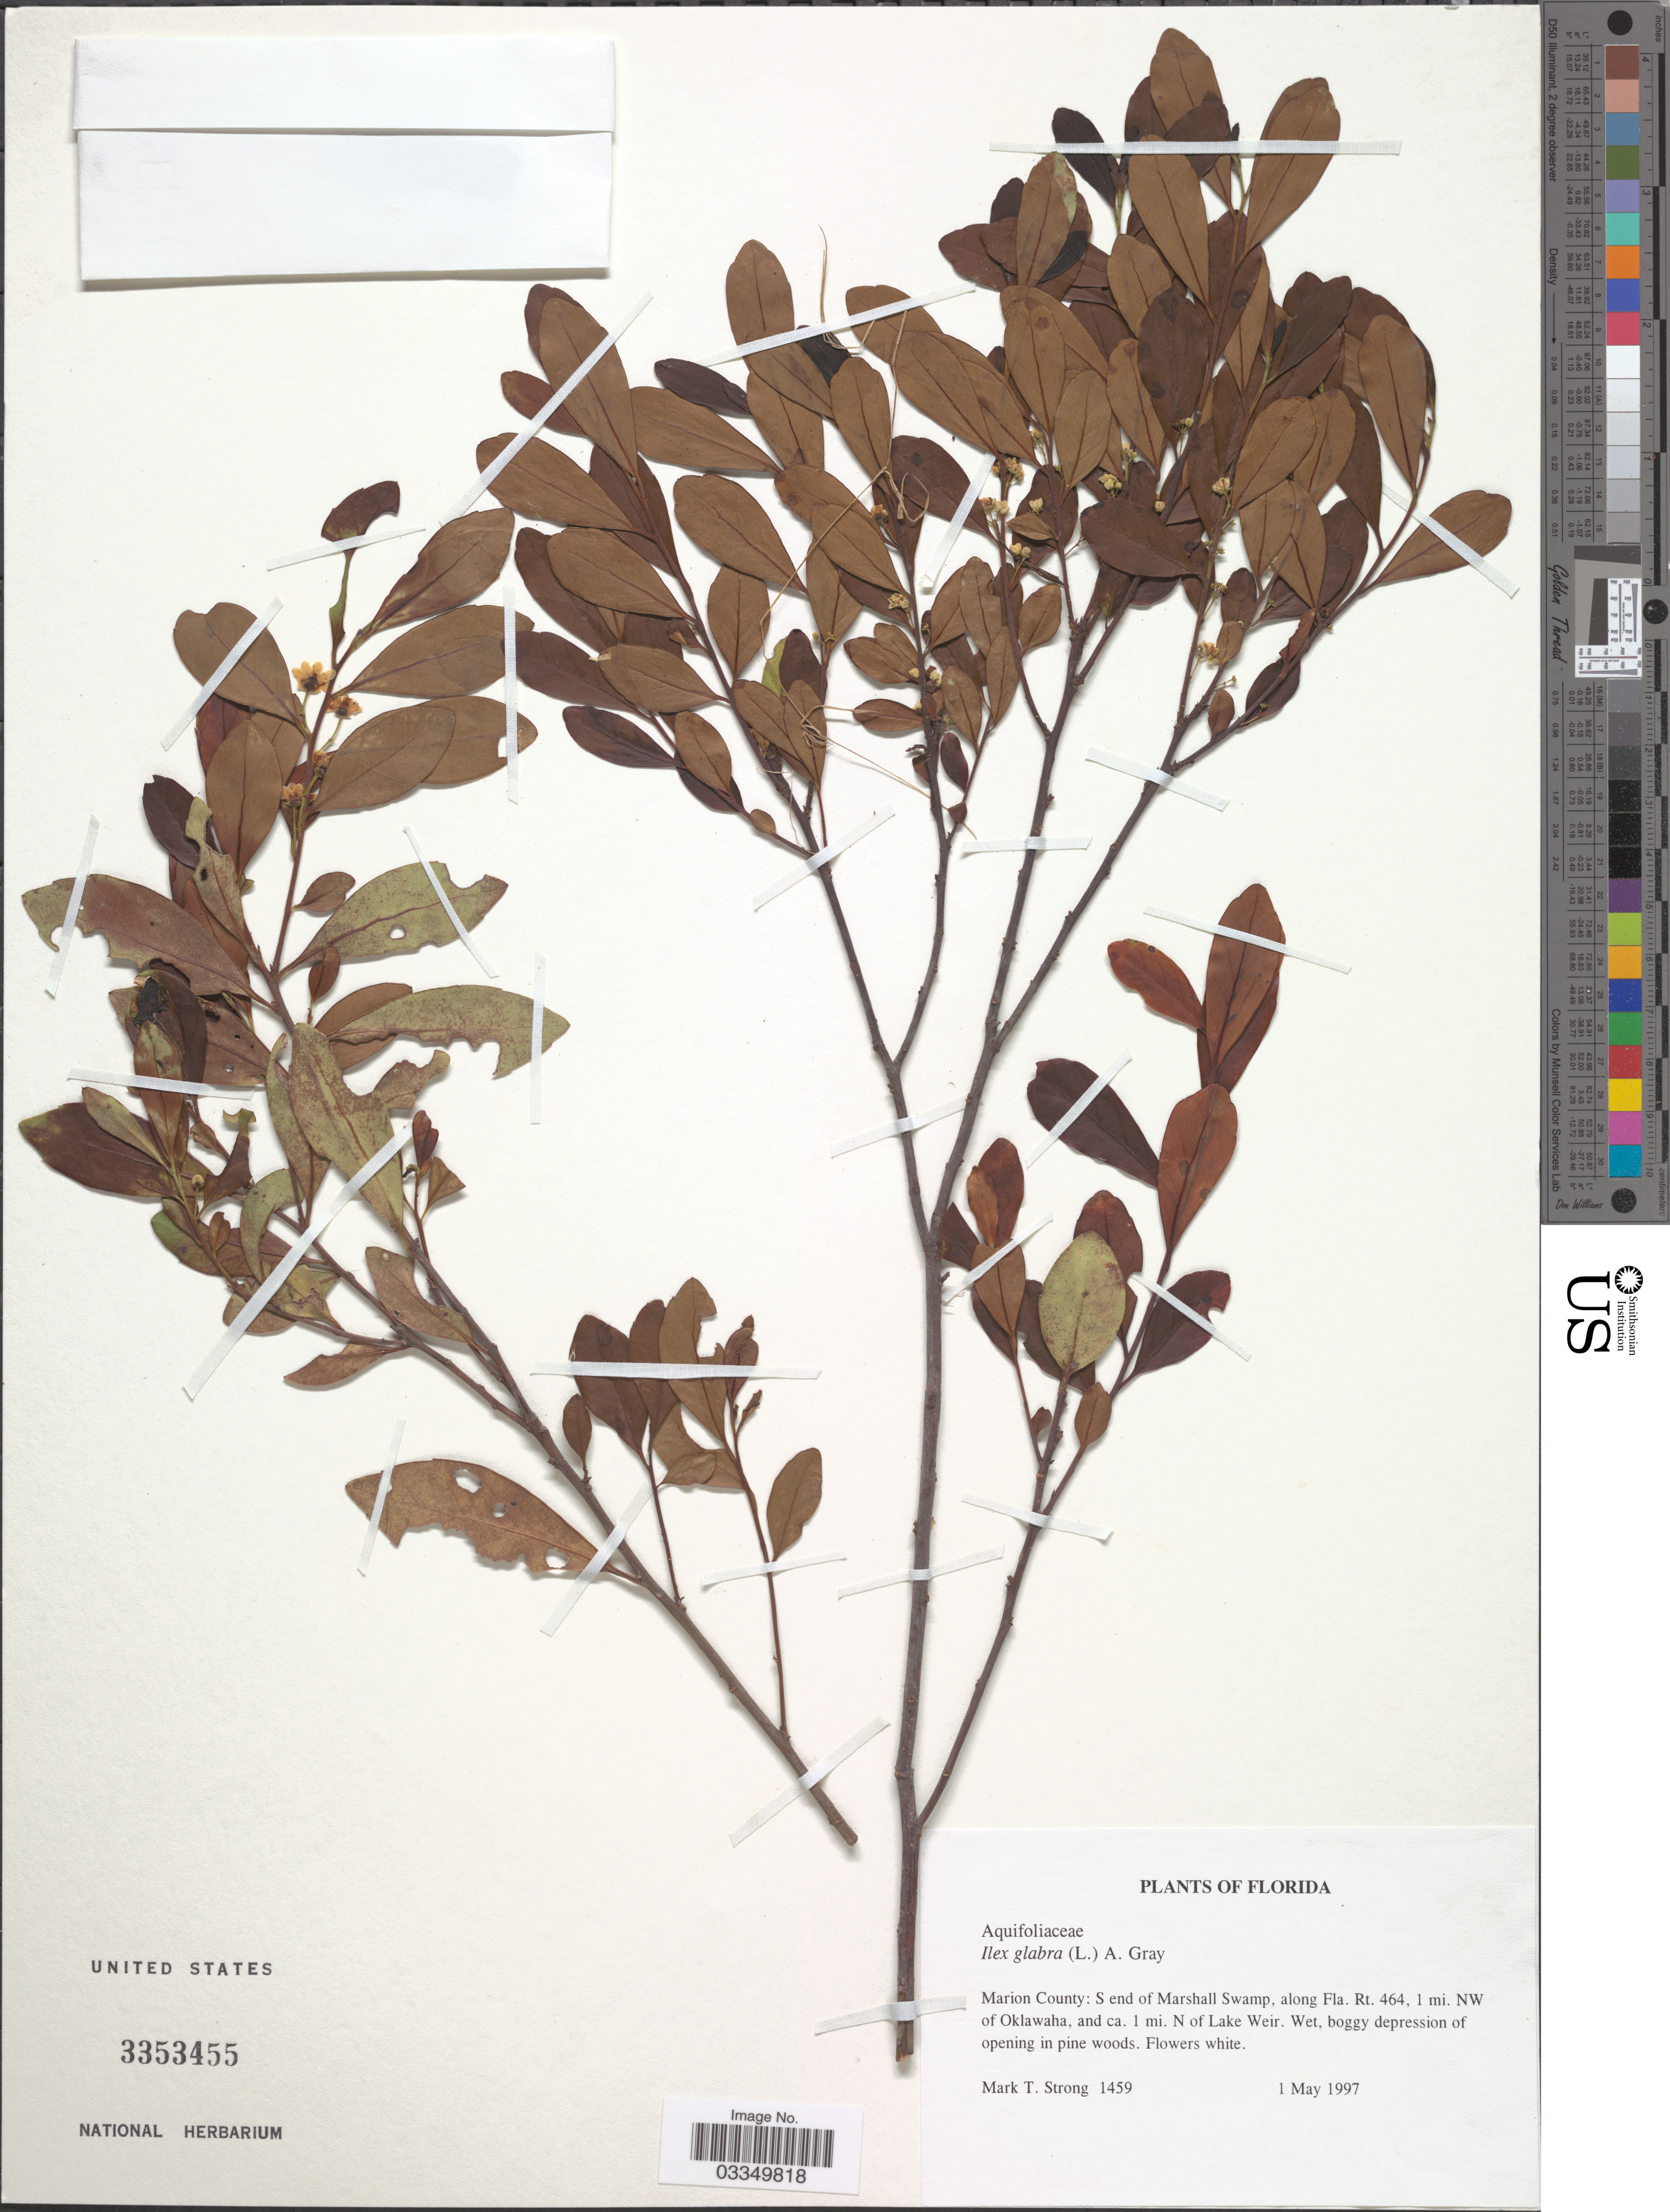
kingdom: Plantae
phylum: Tracheophyta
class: Magnoliopsida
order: Aquifoliales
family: Aquifoliaceae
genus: Ilex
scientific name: Ilex glabra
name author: (L.) A. Gray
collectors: M. T. Strong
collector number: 1459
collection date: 1997-05-01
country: United States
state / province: Florida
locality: Marion County: S end of Marshall Swamp, along Fla. Rt. 464, 1 mi. NW of Oklawaha, and ca. 1 mi. N of Lake Weir.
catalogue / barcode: US 3353455